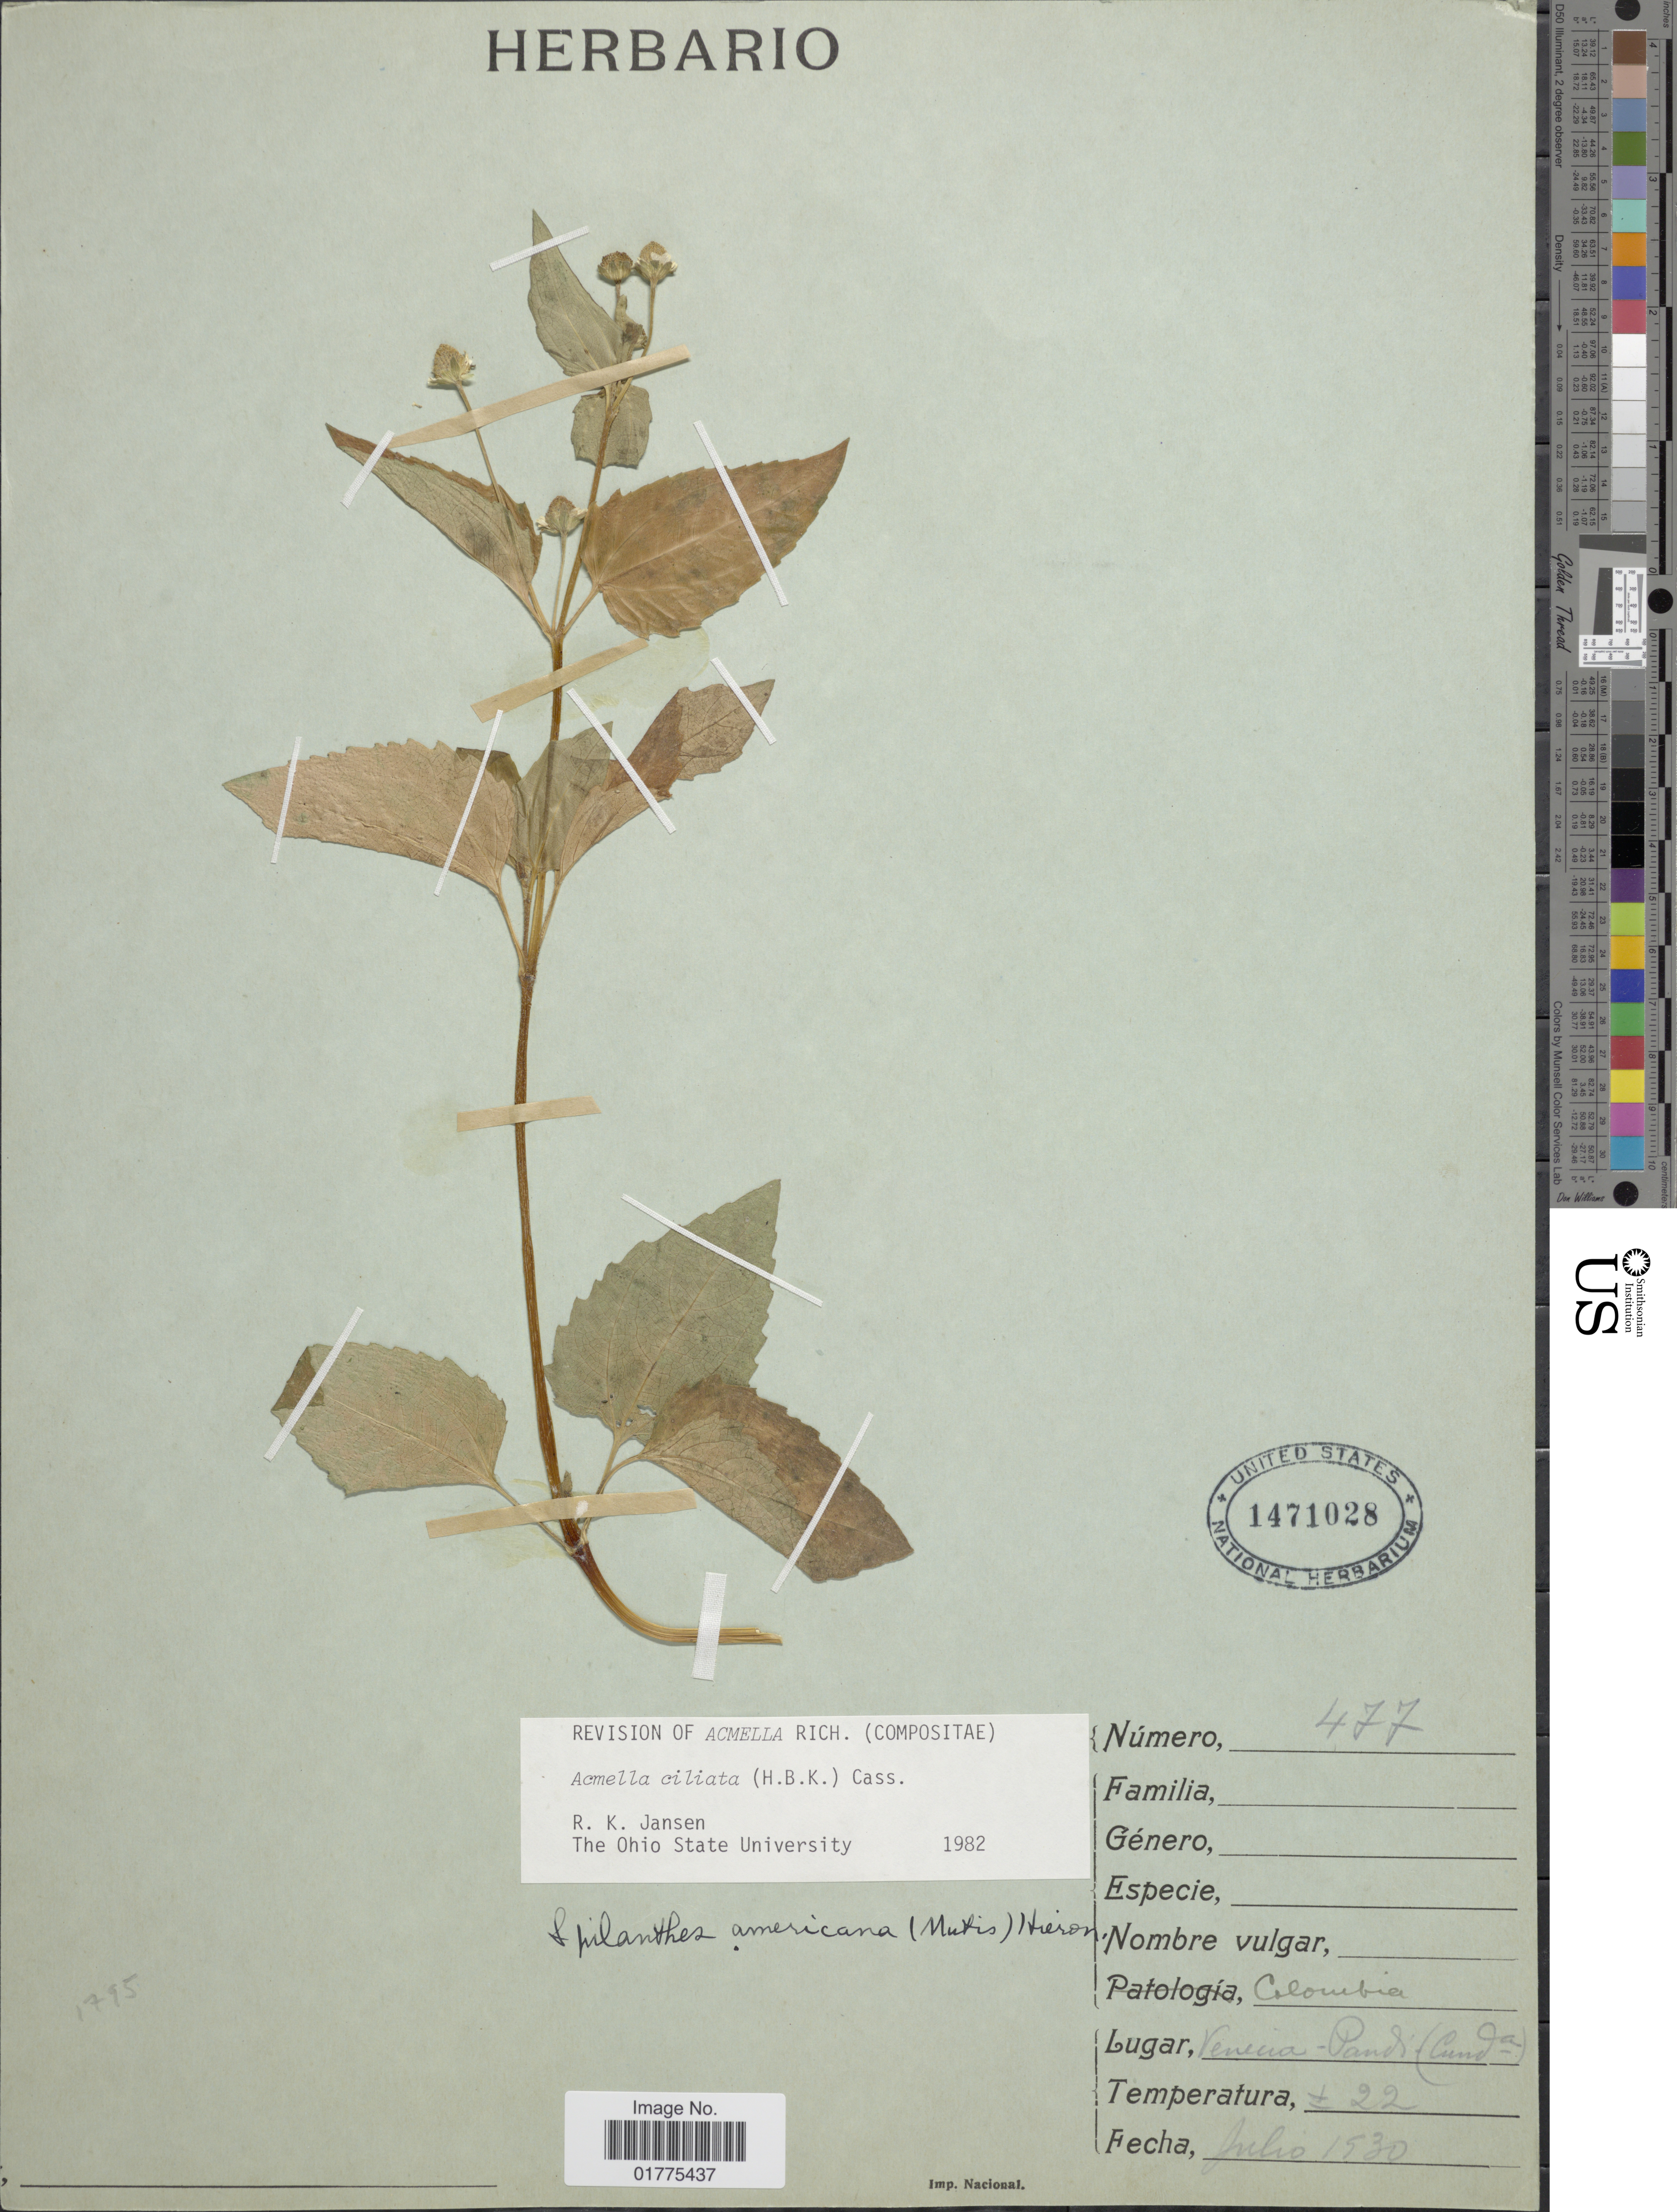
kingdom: Plantae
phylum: Tracheophyta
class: Magnoliopsida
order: Asterales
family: Asteraceae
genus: Acmella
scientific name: Acmella ciliata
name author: (Kunth) Cass.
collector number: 477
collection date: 1930-07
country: Colombia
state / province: Cundinamarca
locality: Venecia - Pand (Cunda)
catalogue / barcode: US 1471028